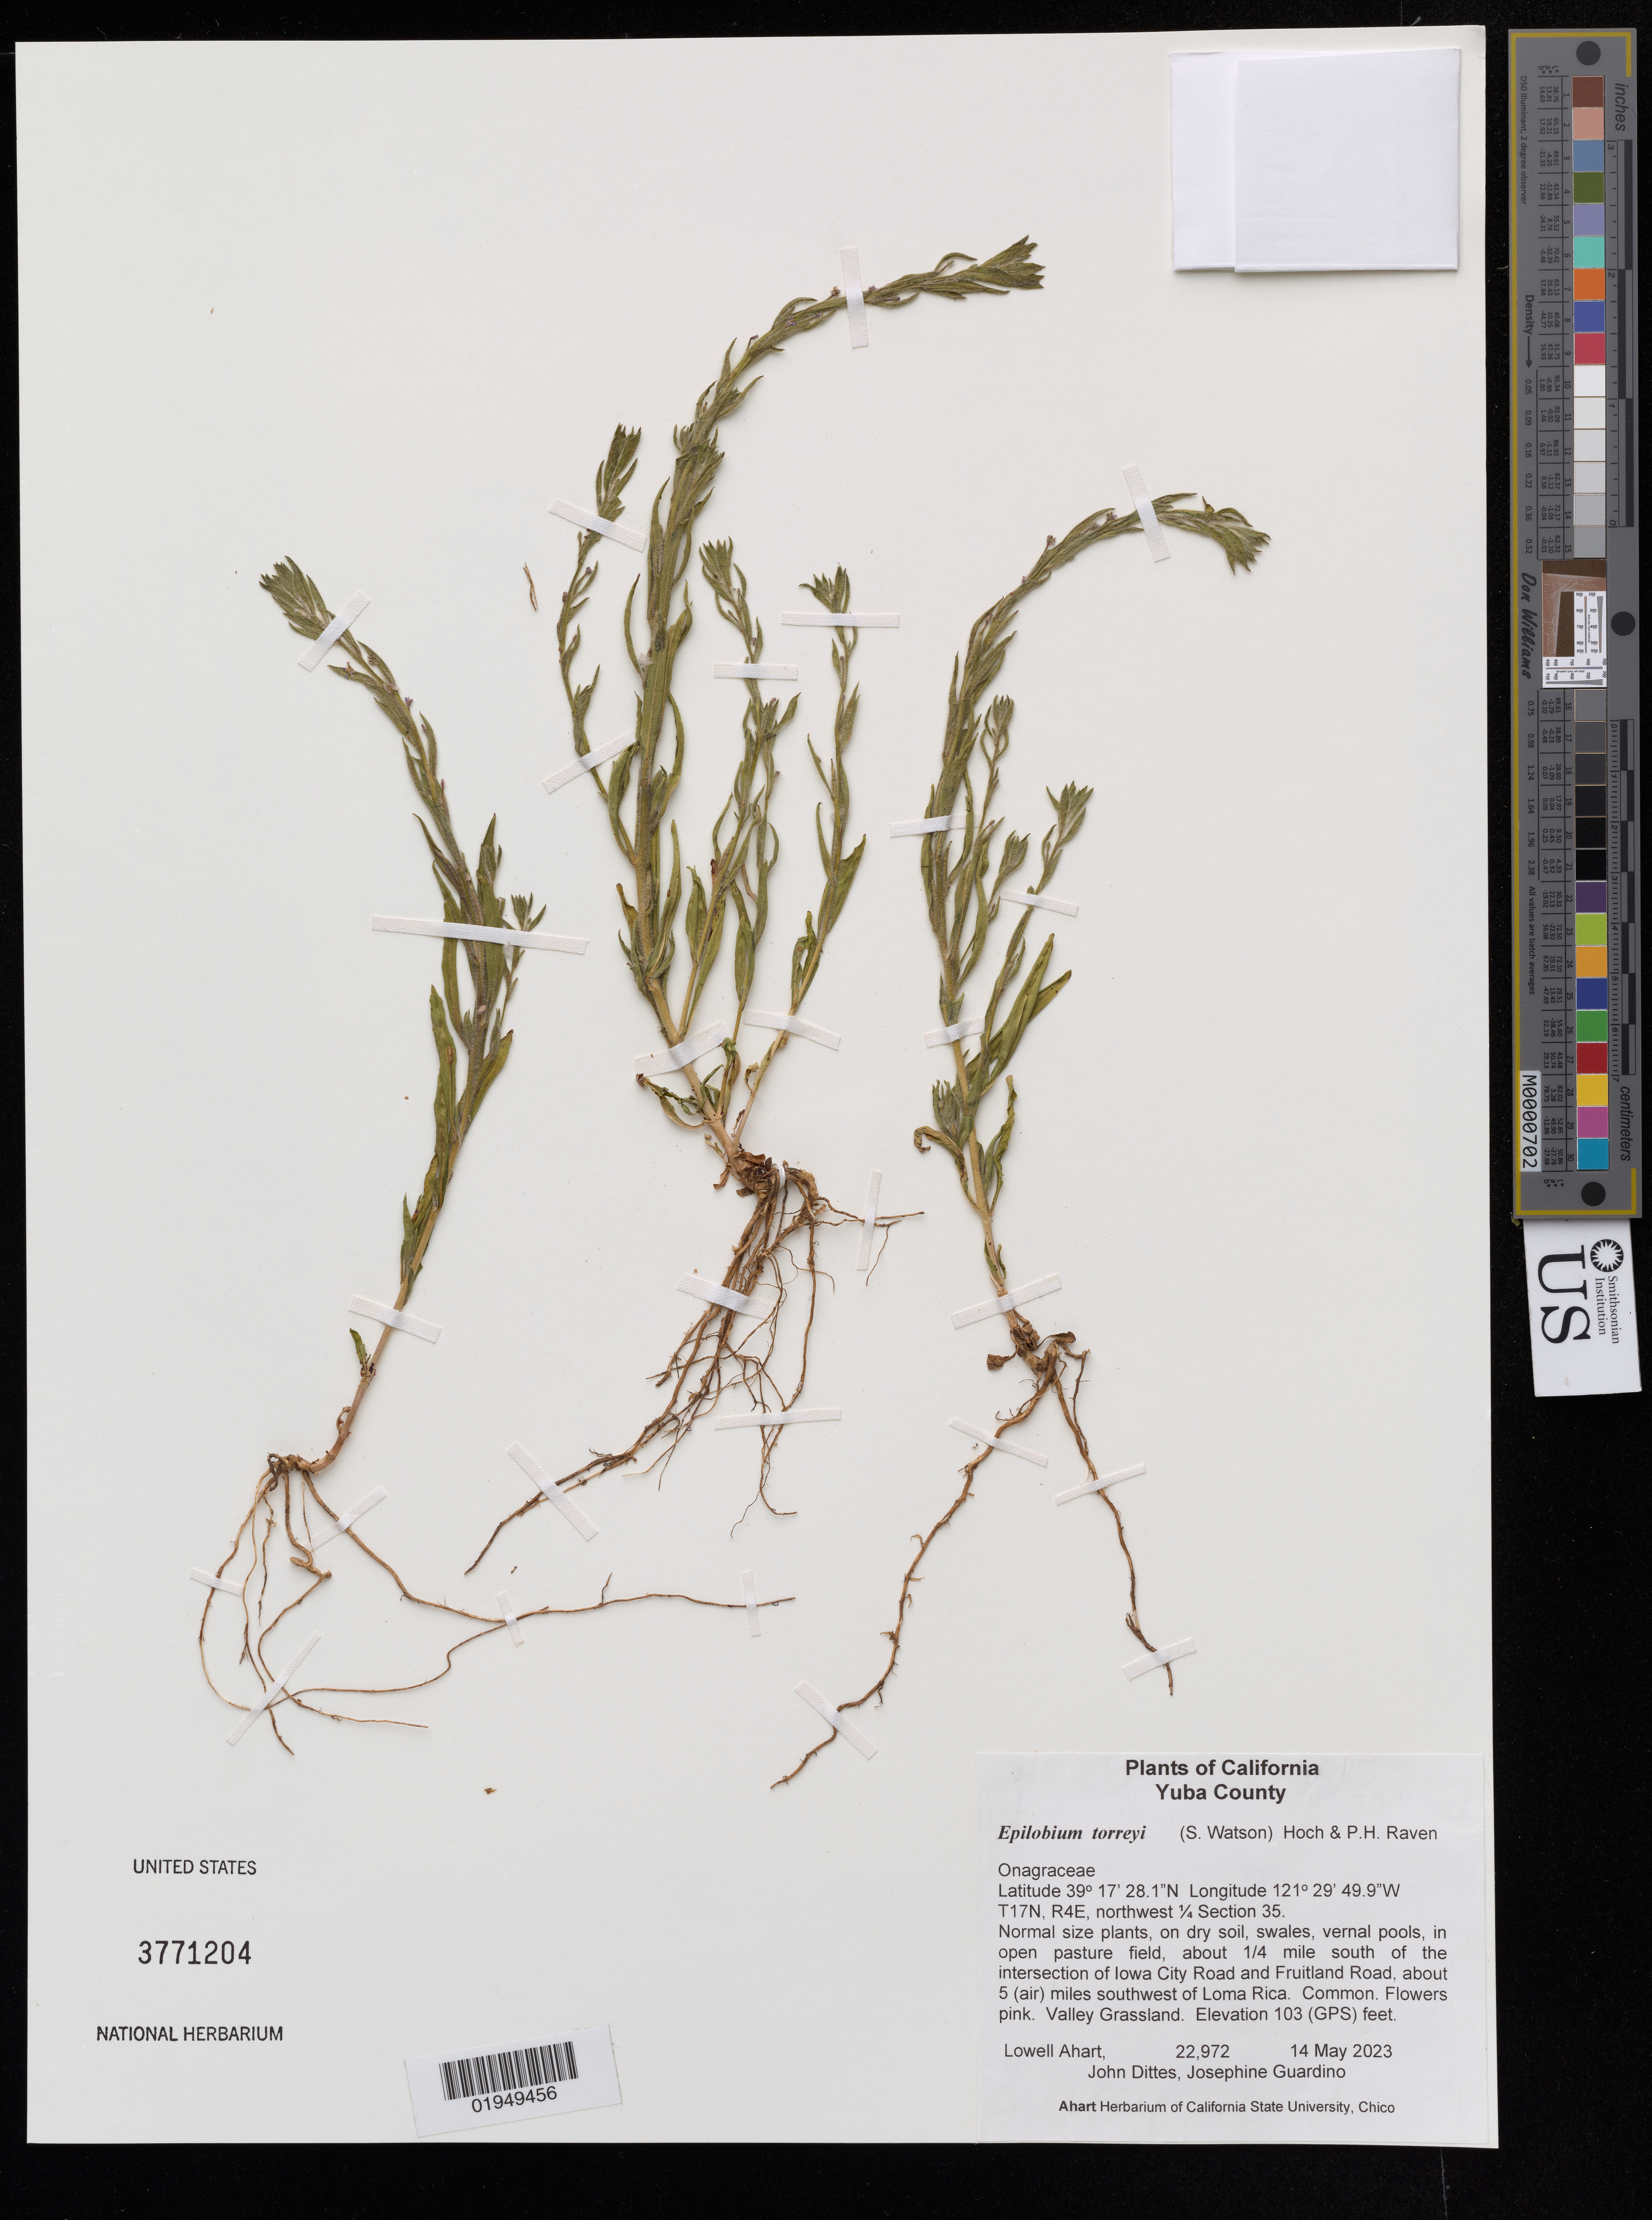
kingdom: Plantae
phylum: Tracheophyta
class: Magnoliopsida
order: Myrtales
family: Onagraceae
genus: Epilobium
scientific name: Epilobium torreyi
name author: (S. Watson) Hoch & P.H. Raven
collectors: L. Ahart & J. Dittes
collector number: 22972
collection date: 2023-05-14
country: United States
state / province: California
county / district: Yuba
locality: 1/4 mile S of the intersection of Iowa City Road and Fruitland Road, about 5 (air) miles SW of Loma Rica.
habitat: Valley grassland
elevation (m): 31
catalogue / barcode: US 3771204